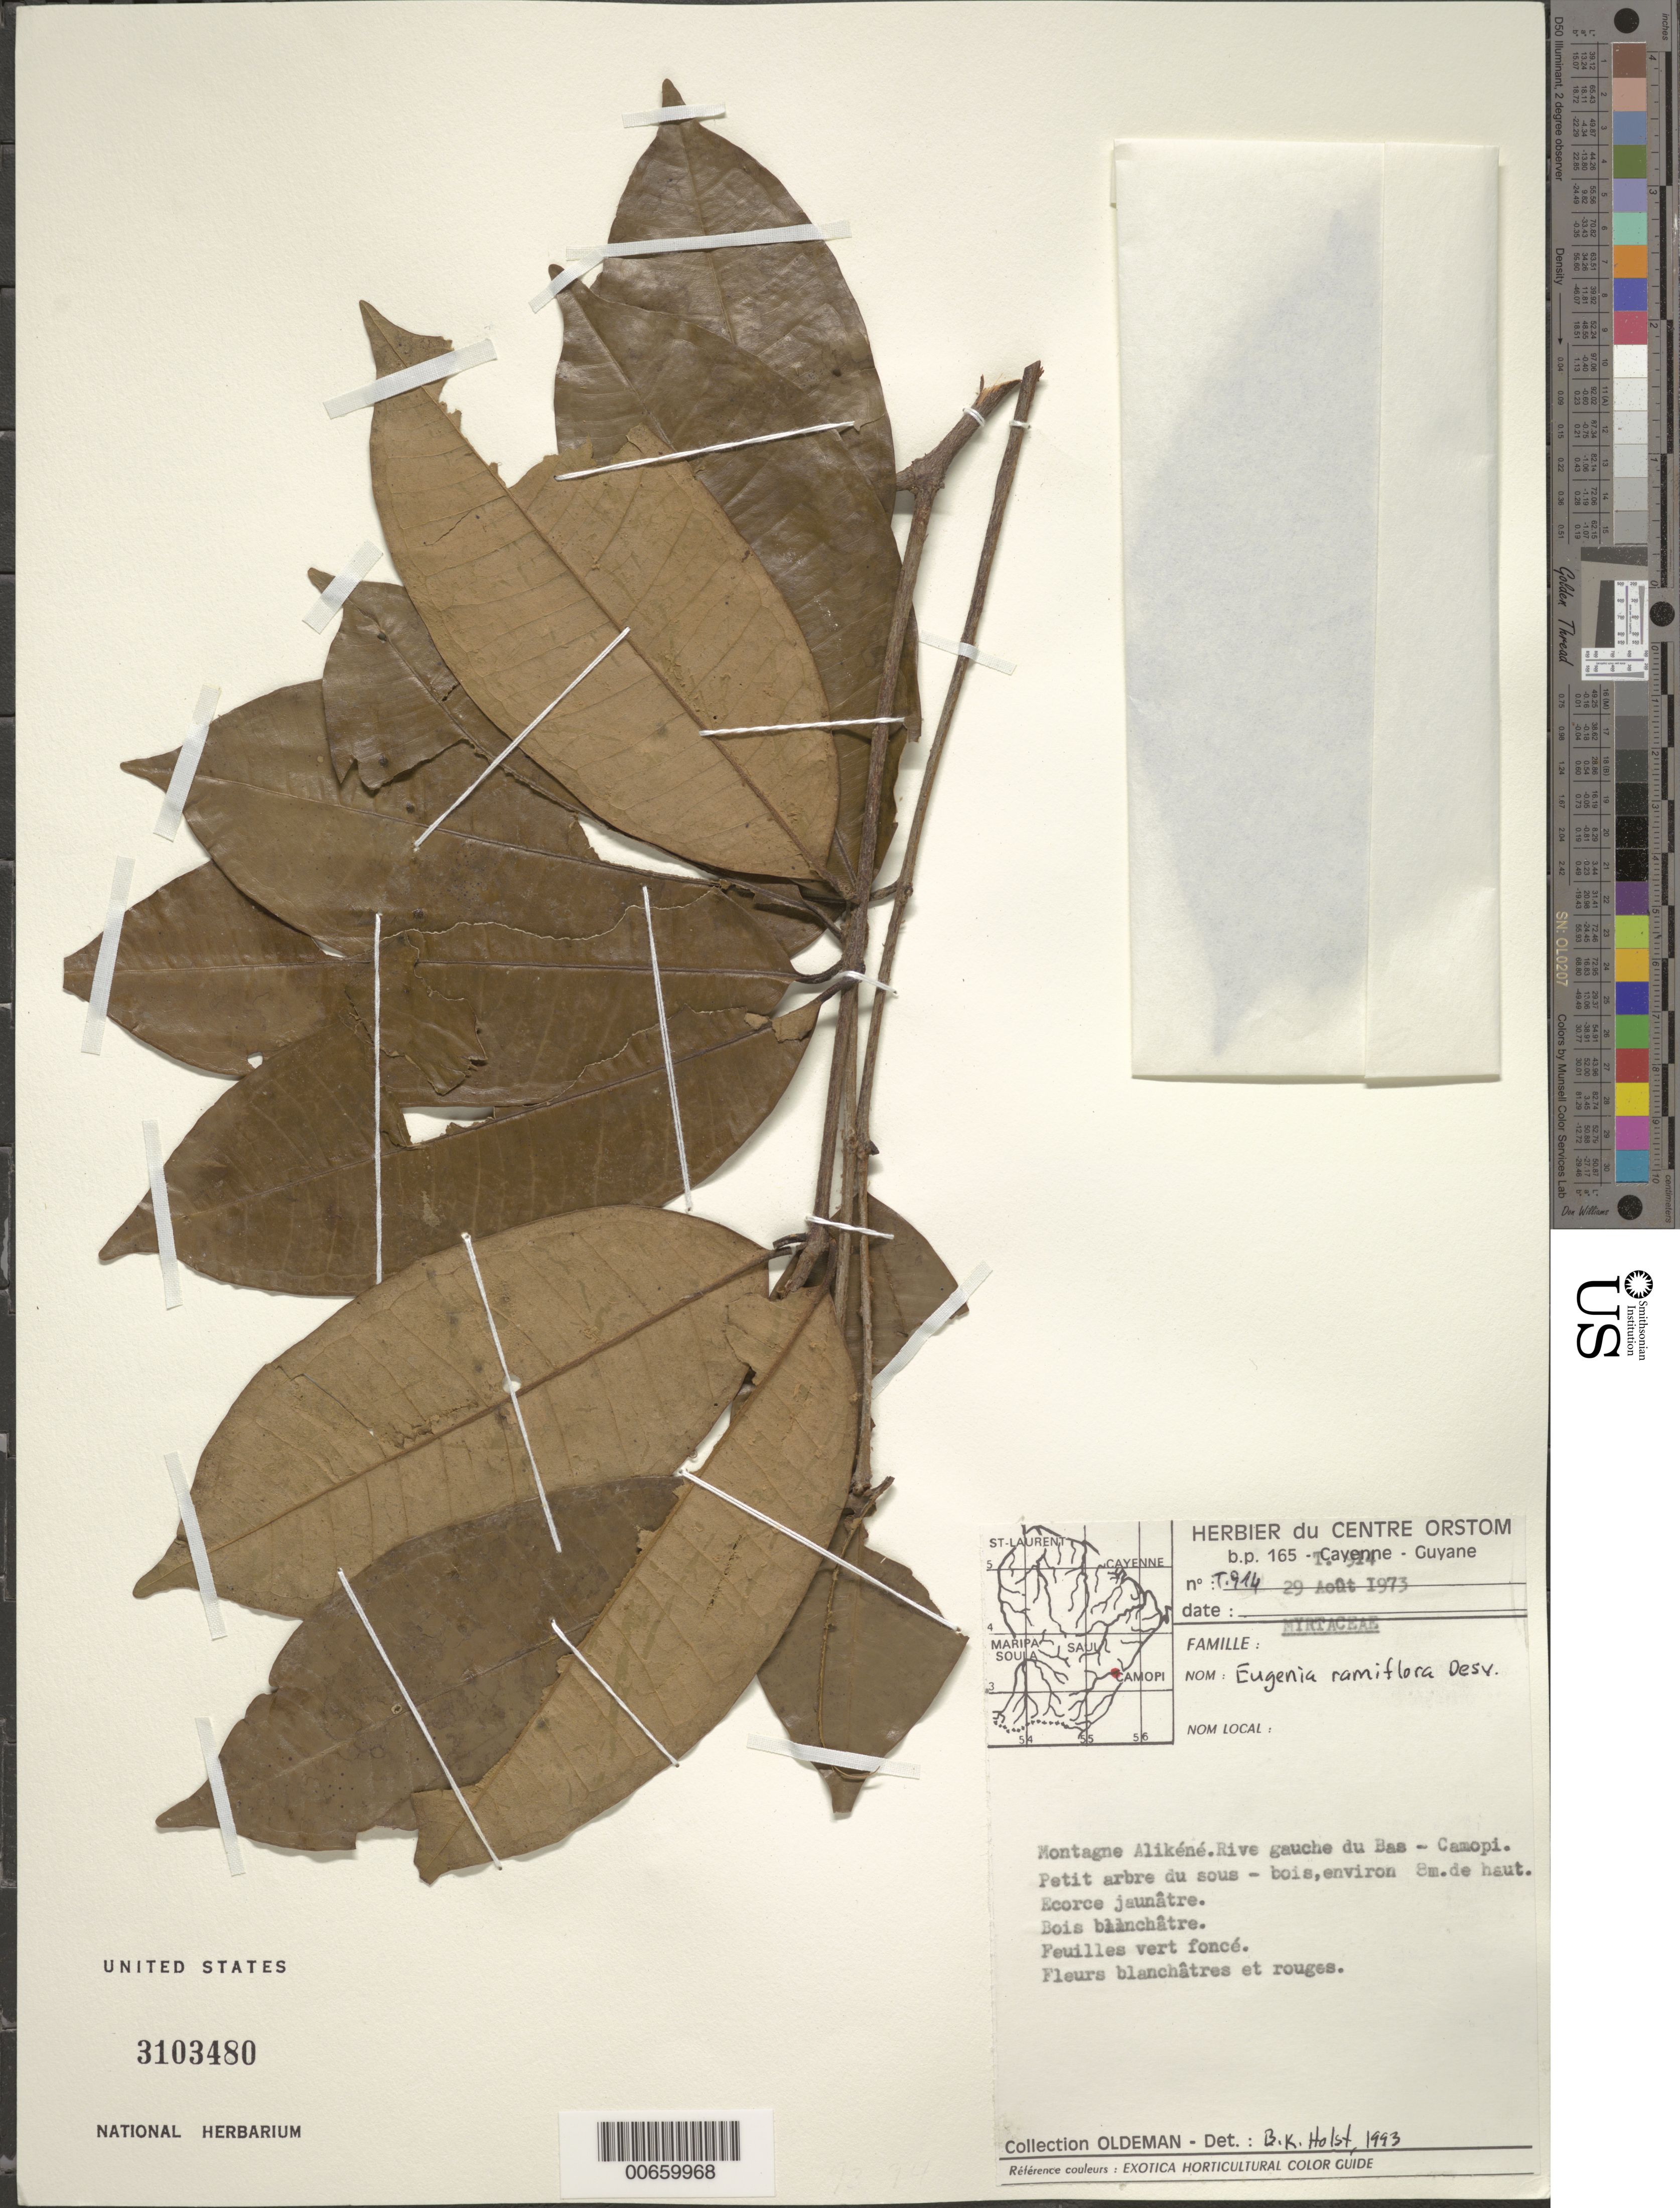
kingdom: Plantae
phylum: Tracheophyta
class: Magnoliopsida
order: Myrtales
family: Myrtaceae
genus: Eugenia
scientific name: Eugenia ramiflora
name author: Desv.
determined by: Holst, Bruce K.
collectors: R. Oldeman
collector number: T 914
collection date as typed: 29-Aug-73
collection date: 1973-08-29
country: French Guiana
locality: Montagne Alikéné, Rive gauche du Bas-Camopi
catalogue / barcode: US 3103480